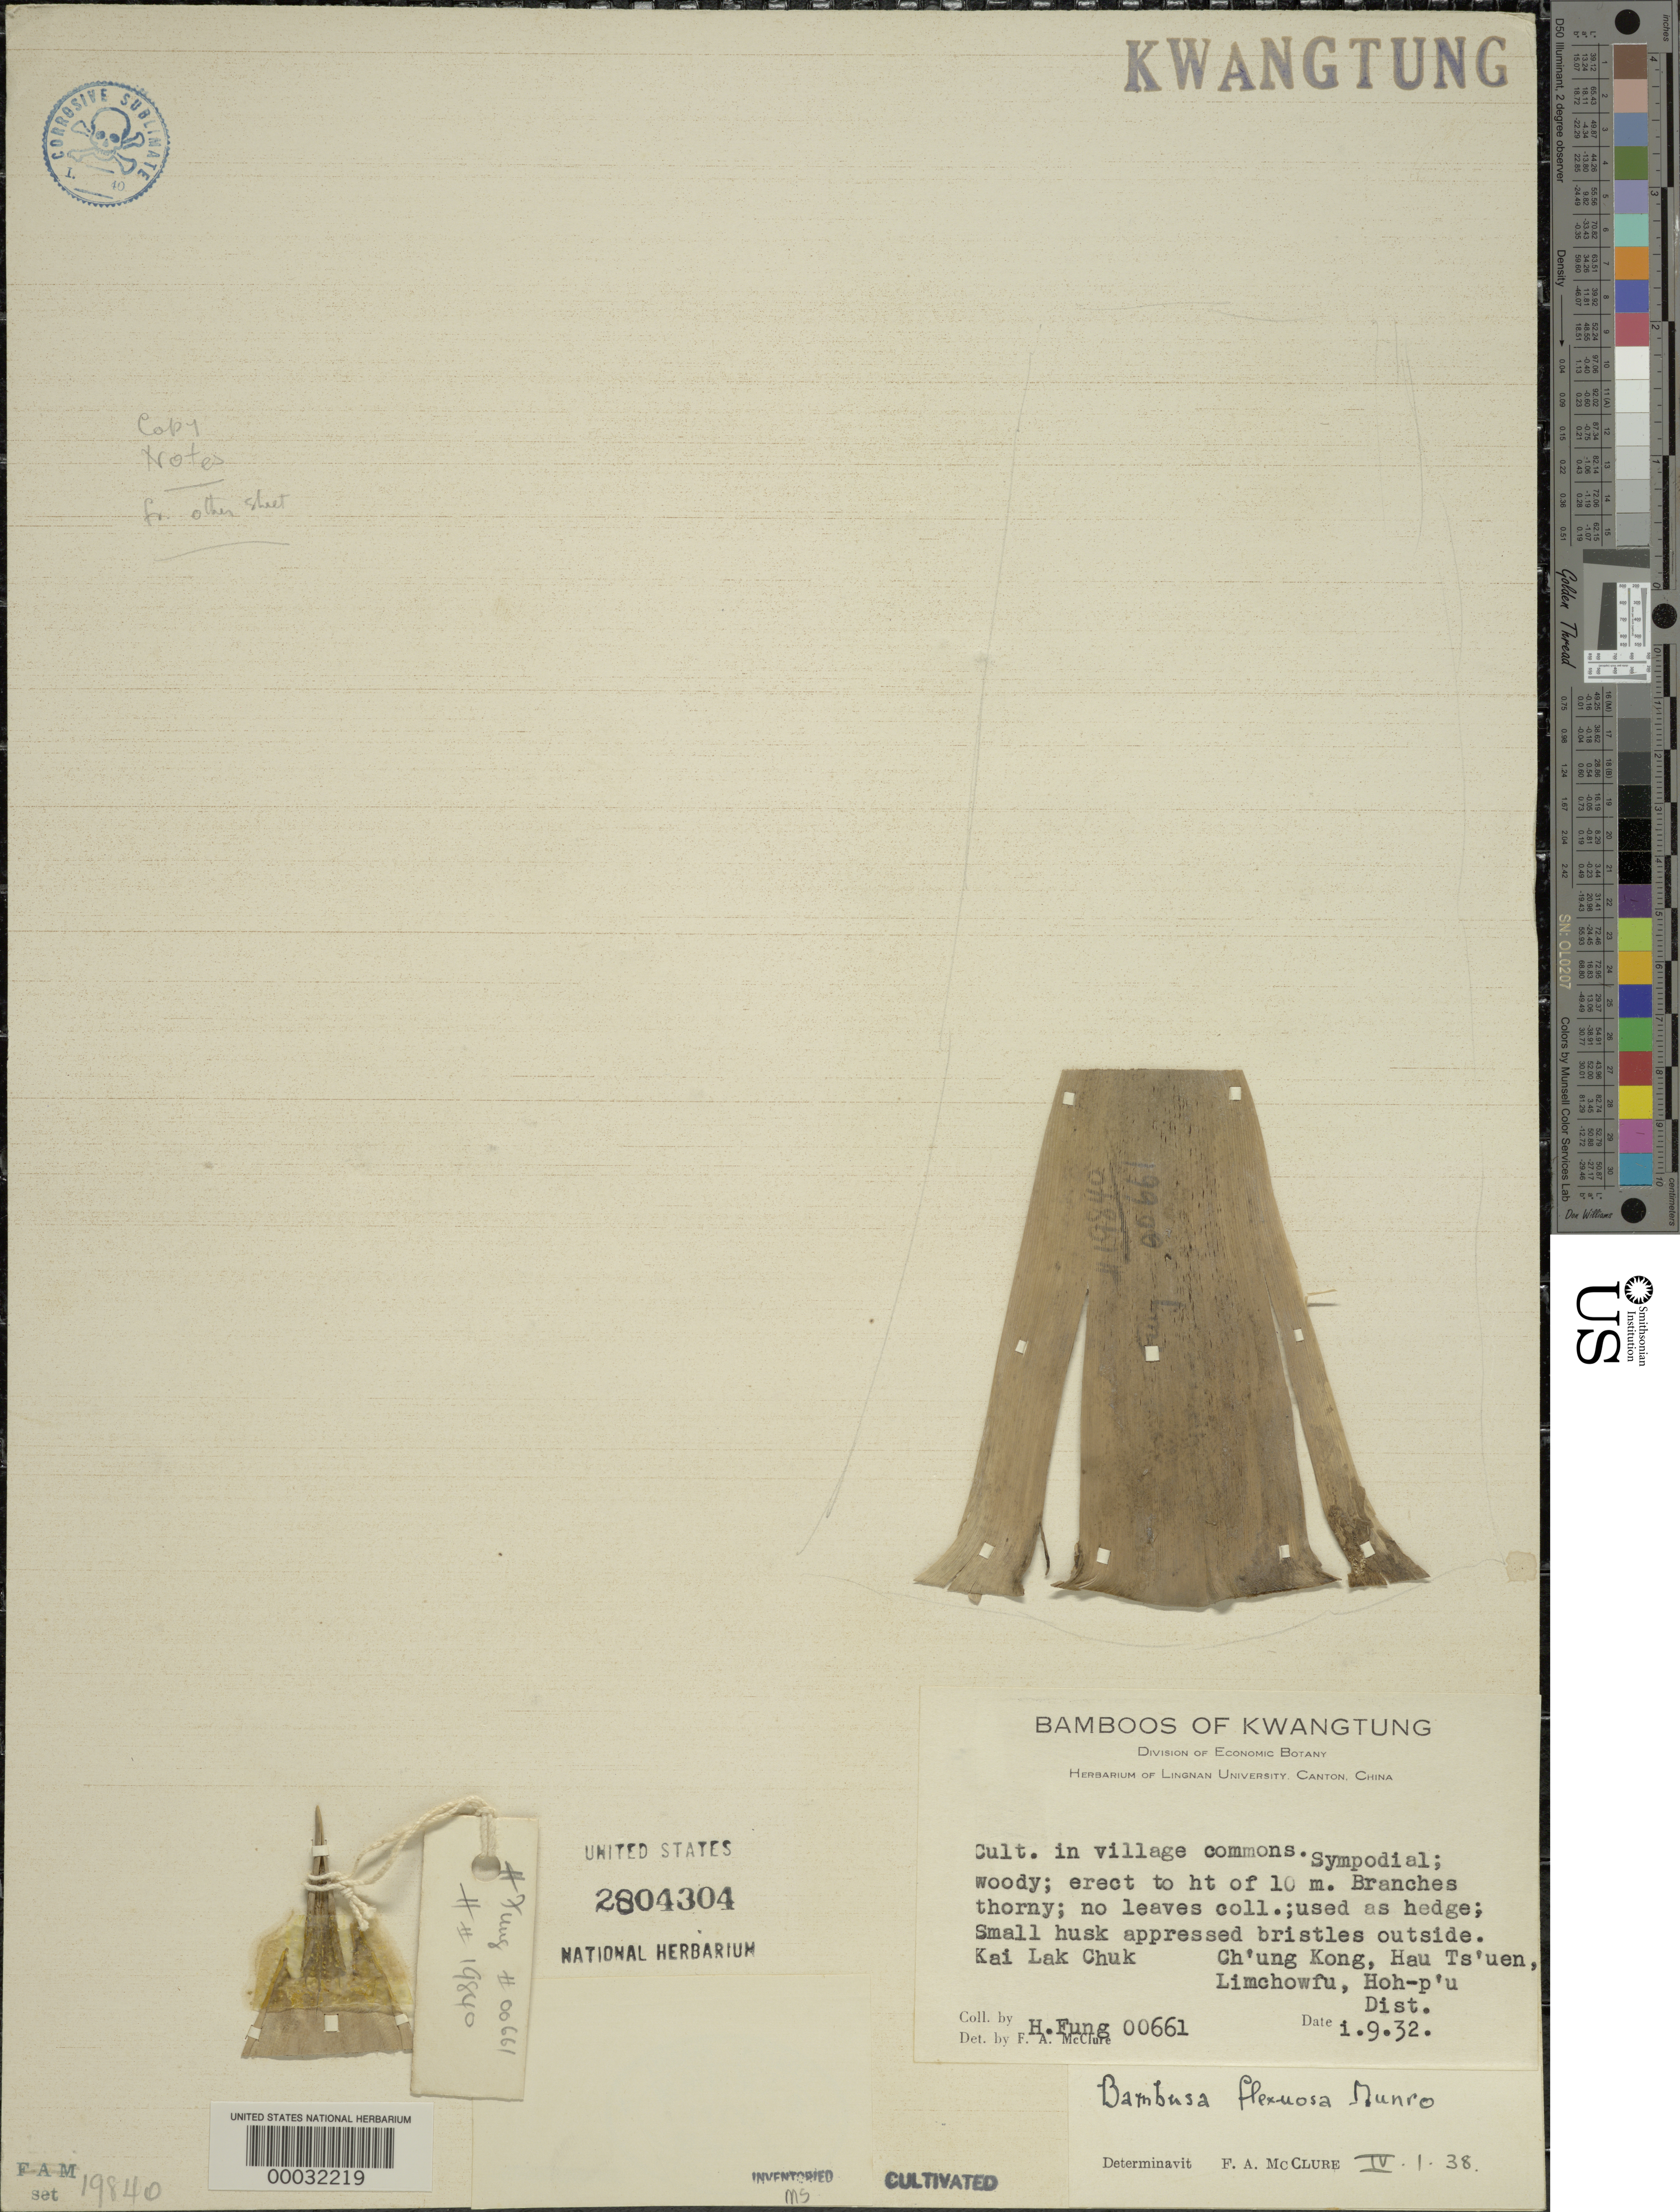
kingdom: Plantae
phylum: Tracheophyta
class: Liliopsida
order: Poales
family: Poaceae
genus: Bambusa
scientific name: Bambusa flexuosa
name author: Munro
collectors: H. L. Fung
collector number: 661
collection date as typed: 09 Jan 1932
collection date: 1932-01-09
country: China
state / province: Guangdong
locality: Ch'ung kong, hau ts'uen, limchowfu, hoh-pu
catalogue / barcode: US 2804304